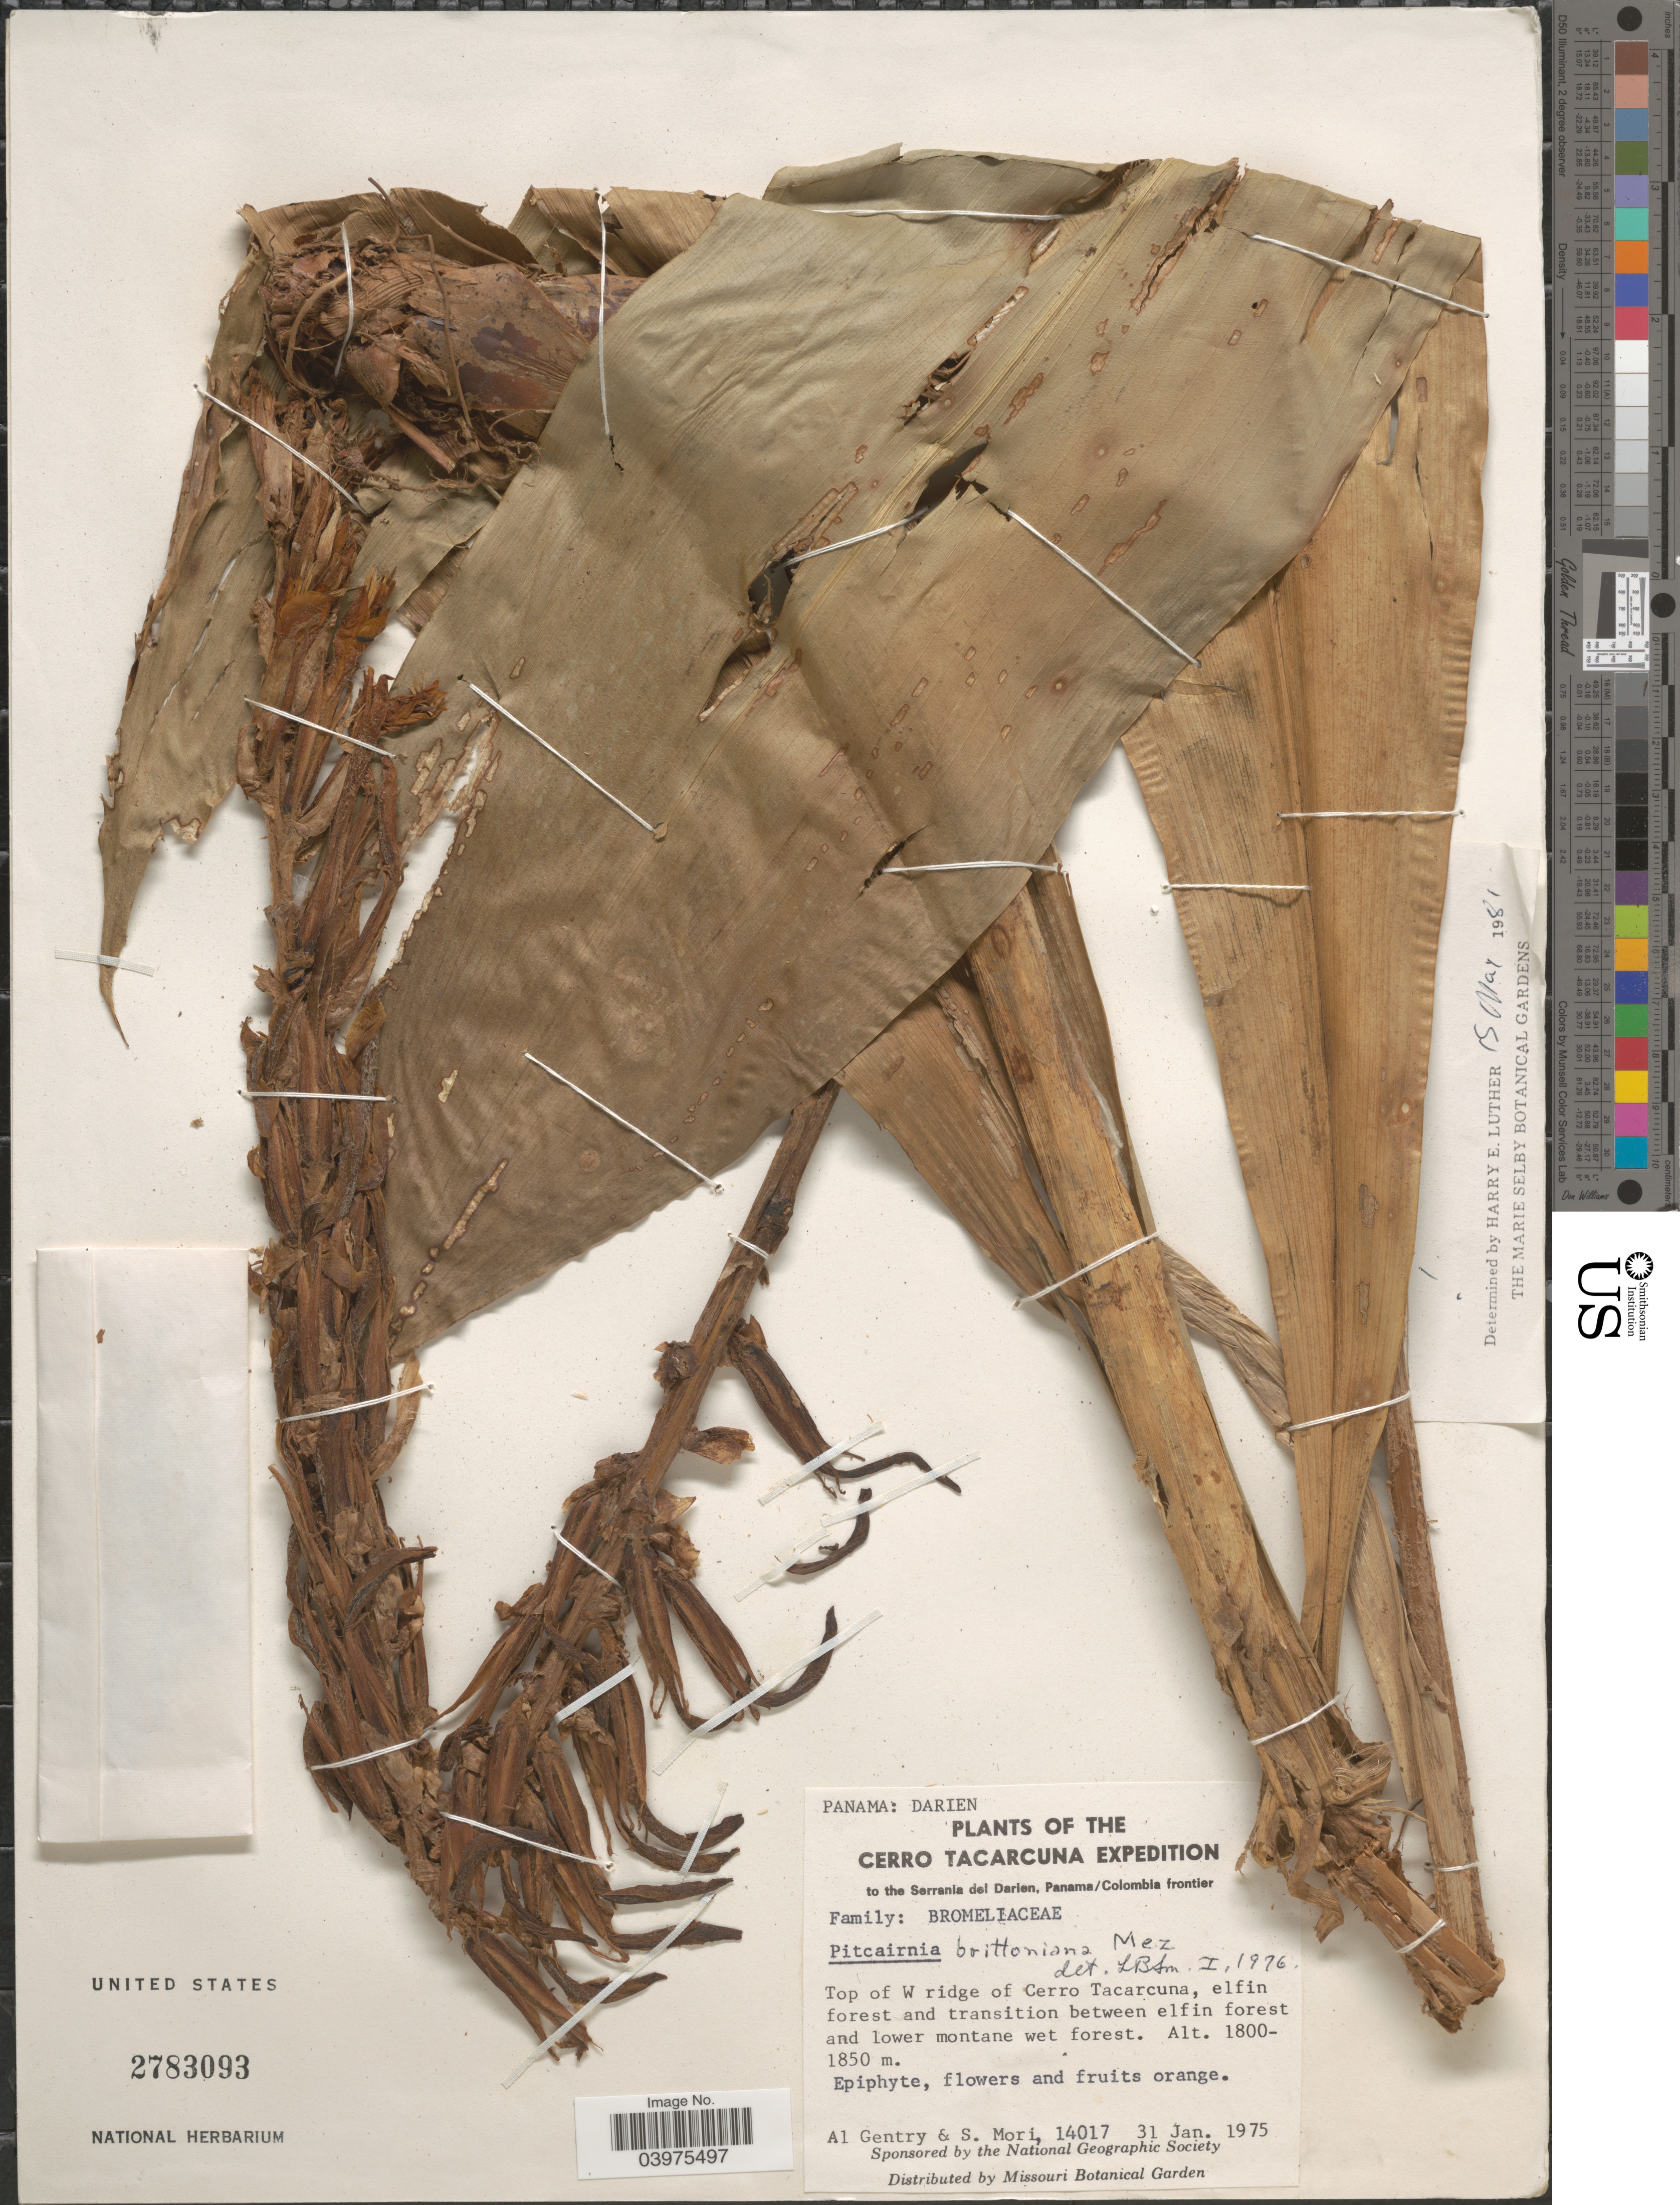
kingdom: Plantae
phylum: Tracheophyta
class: Liliopsida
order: Poales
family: Bromeliaceae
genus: Pitcairnia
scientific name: Pitcairnia brittoniana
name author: Mez in A. DC.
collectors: A. H. Gentry & S. Mori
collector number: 14017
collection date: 1975-01-31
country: Panama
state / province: Darien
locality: Cerro Tacarcuna to the Serrania del Darien, Panama/Colombia frontier. Top of W ridge of Cerro Tacarcuna, elfin forest and transition between elfin forest and lower montane wet forest.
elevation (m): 1800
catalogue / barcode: US 2783093